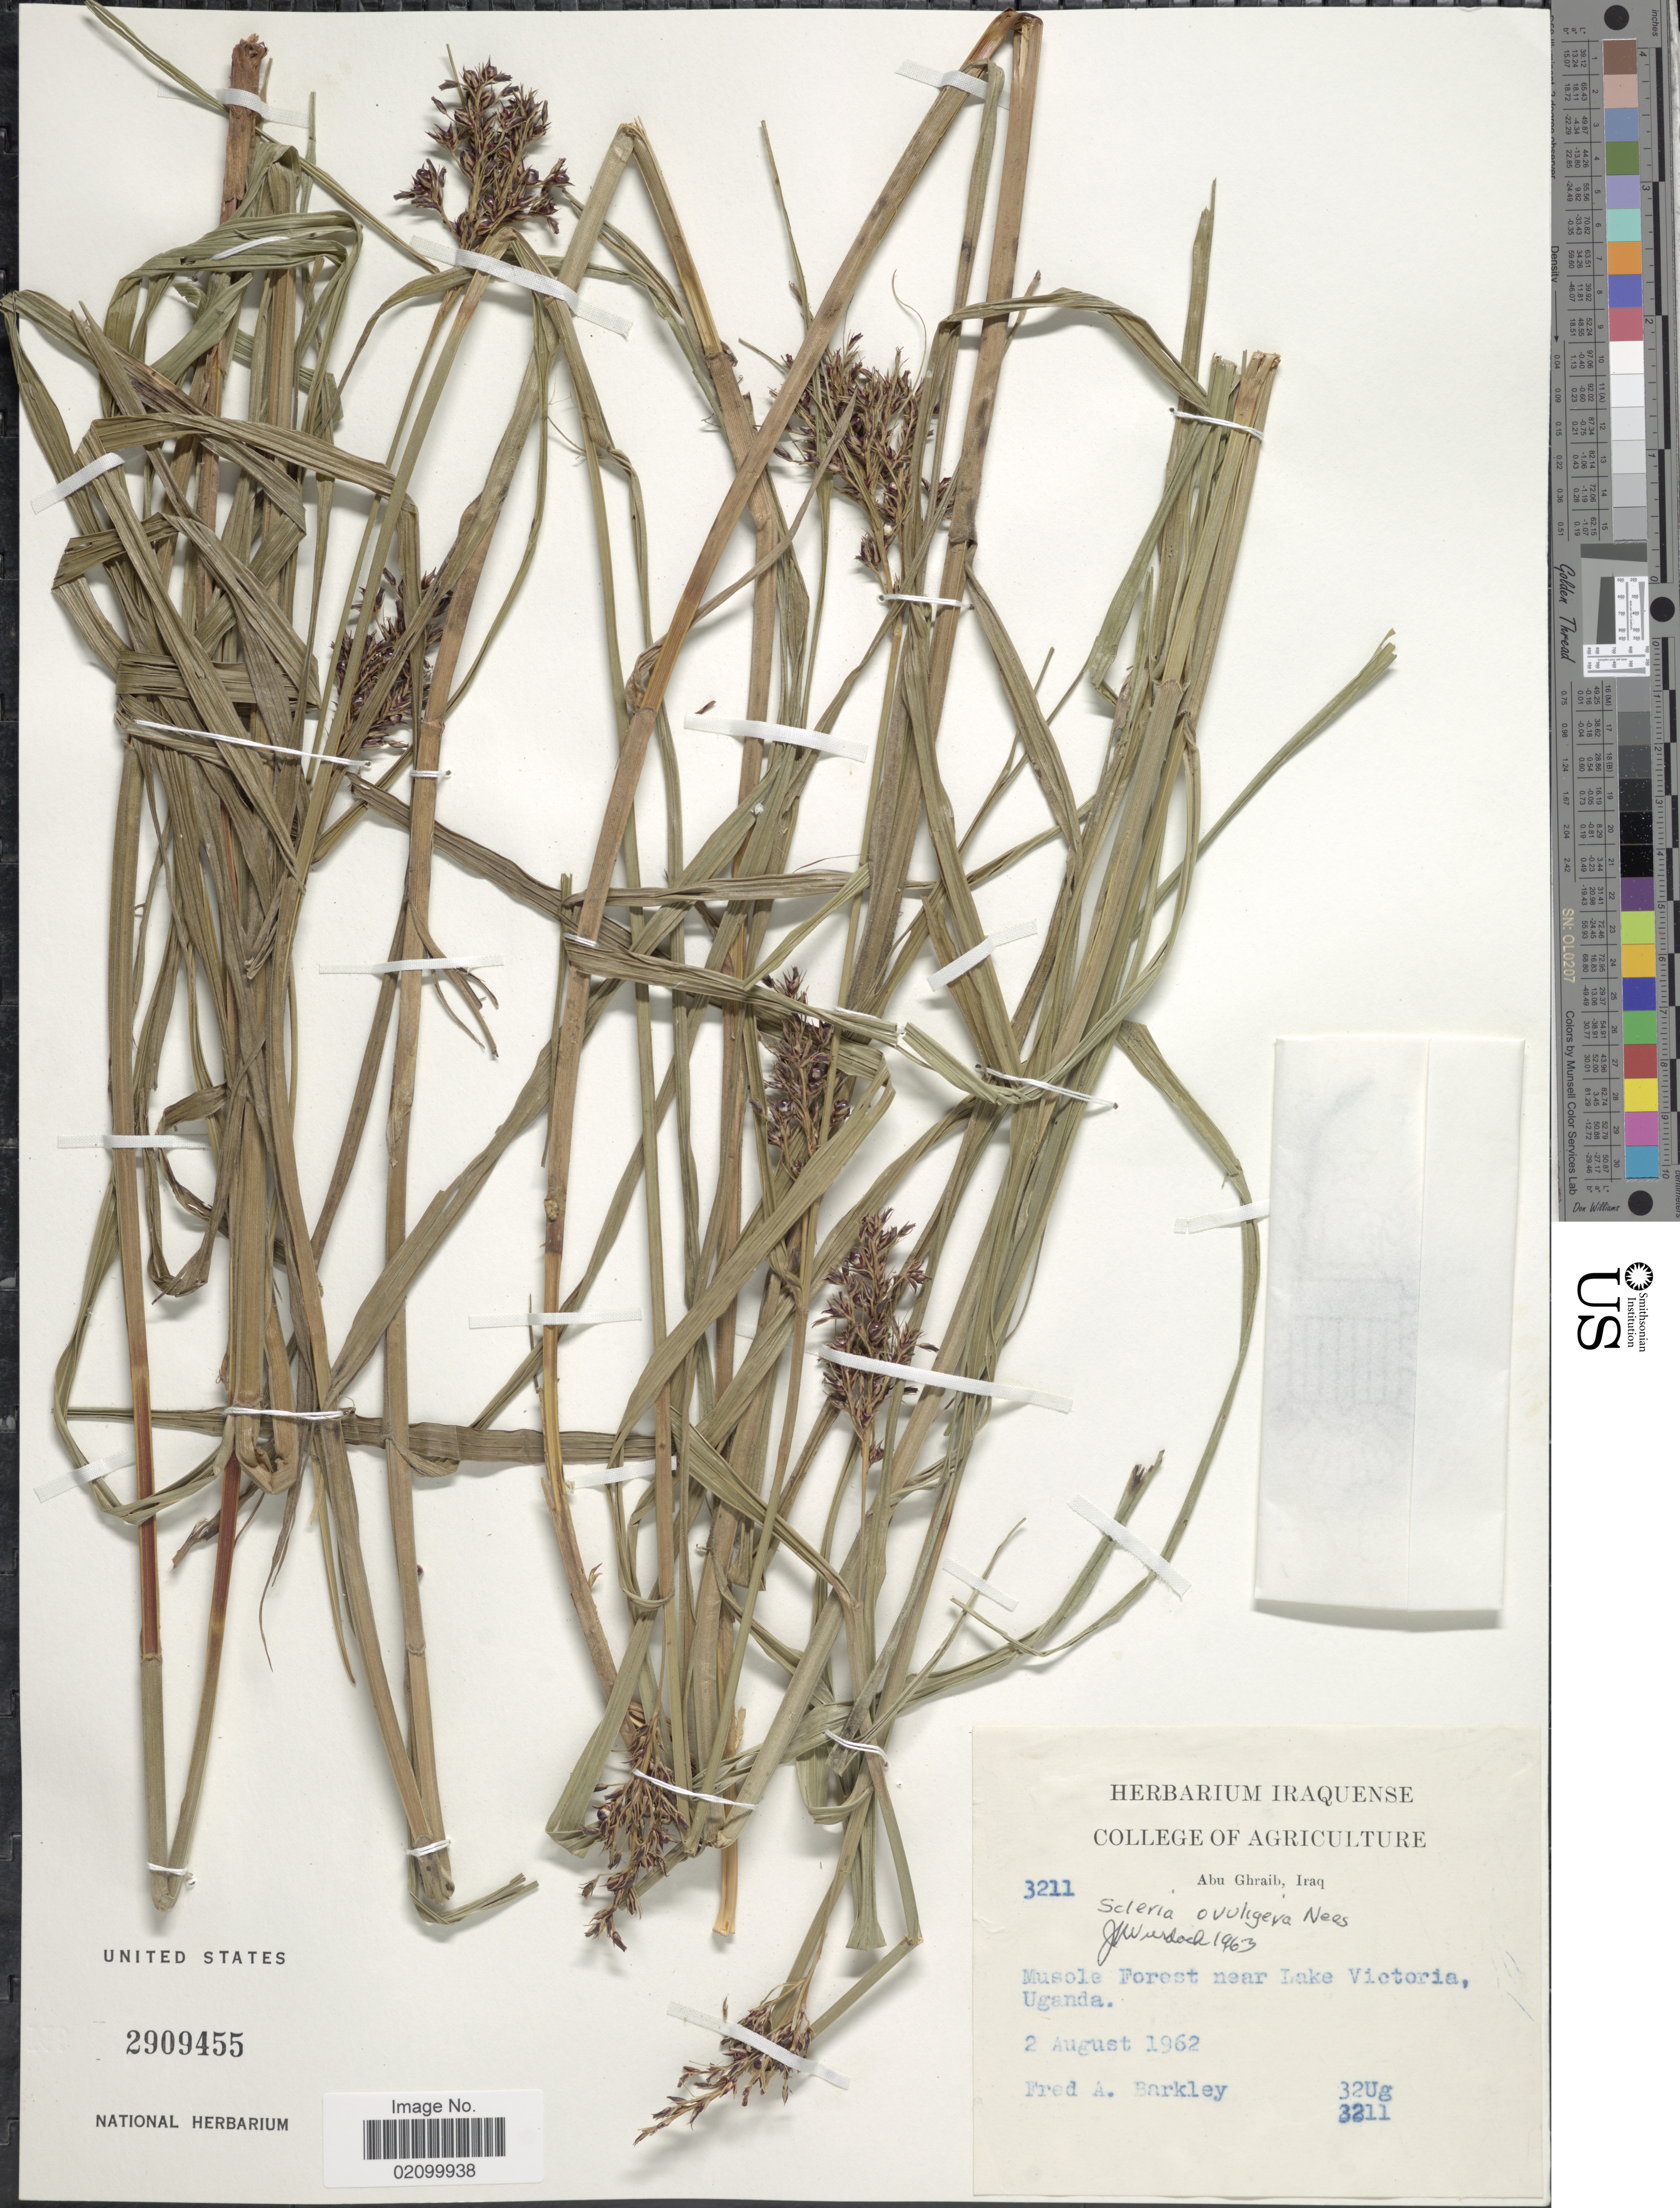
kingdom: Plantae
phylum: Tracheophyta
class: Liliopsida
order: Poales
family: Cyperaceae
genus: Scleria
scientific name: Scleria iostephana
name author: Nelmes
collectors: F. A. Barkley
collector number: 3211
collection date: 1962-08-02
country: Uganda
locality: Abu Ghraib, Iraq. Musole Forest near Lake Victoria, Uganda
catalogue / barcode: US 2909455